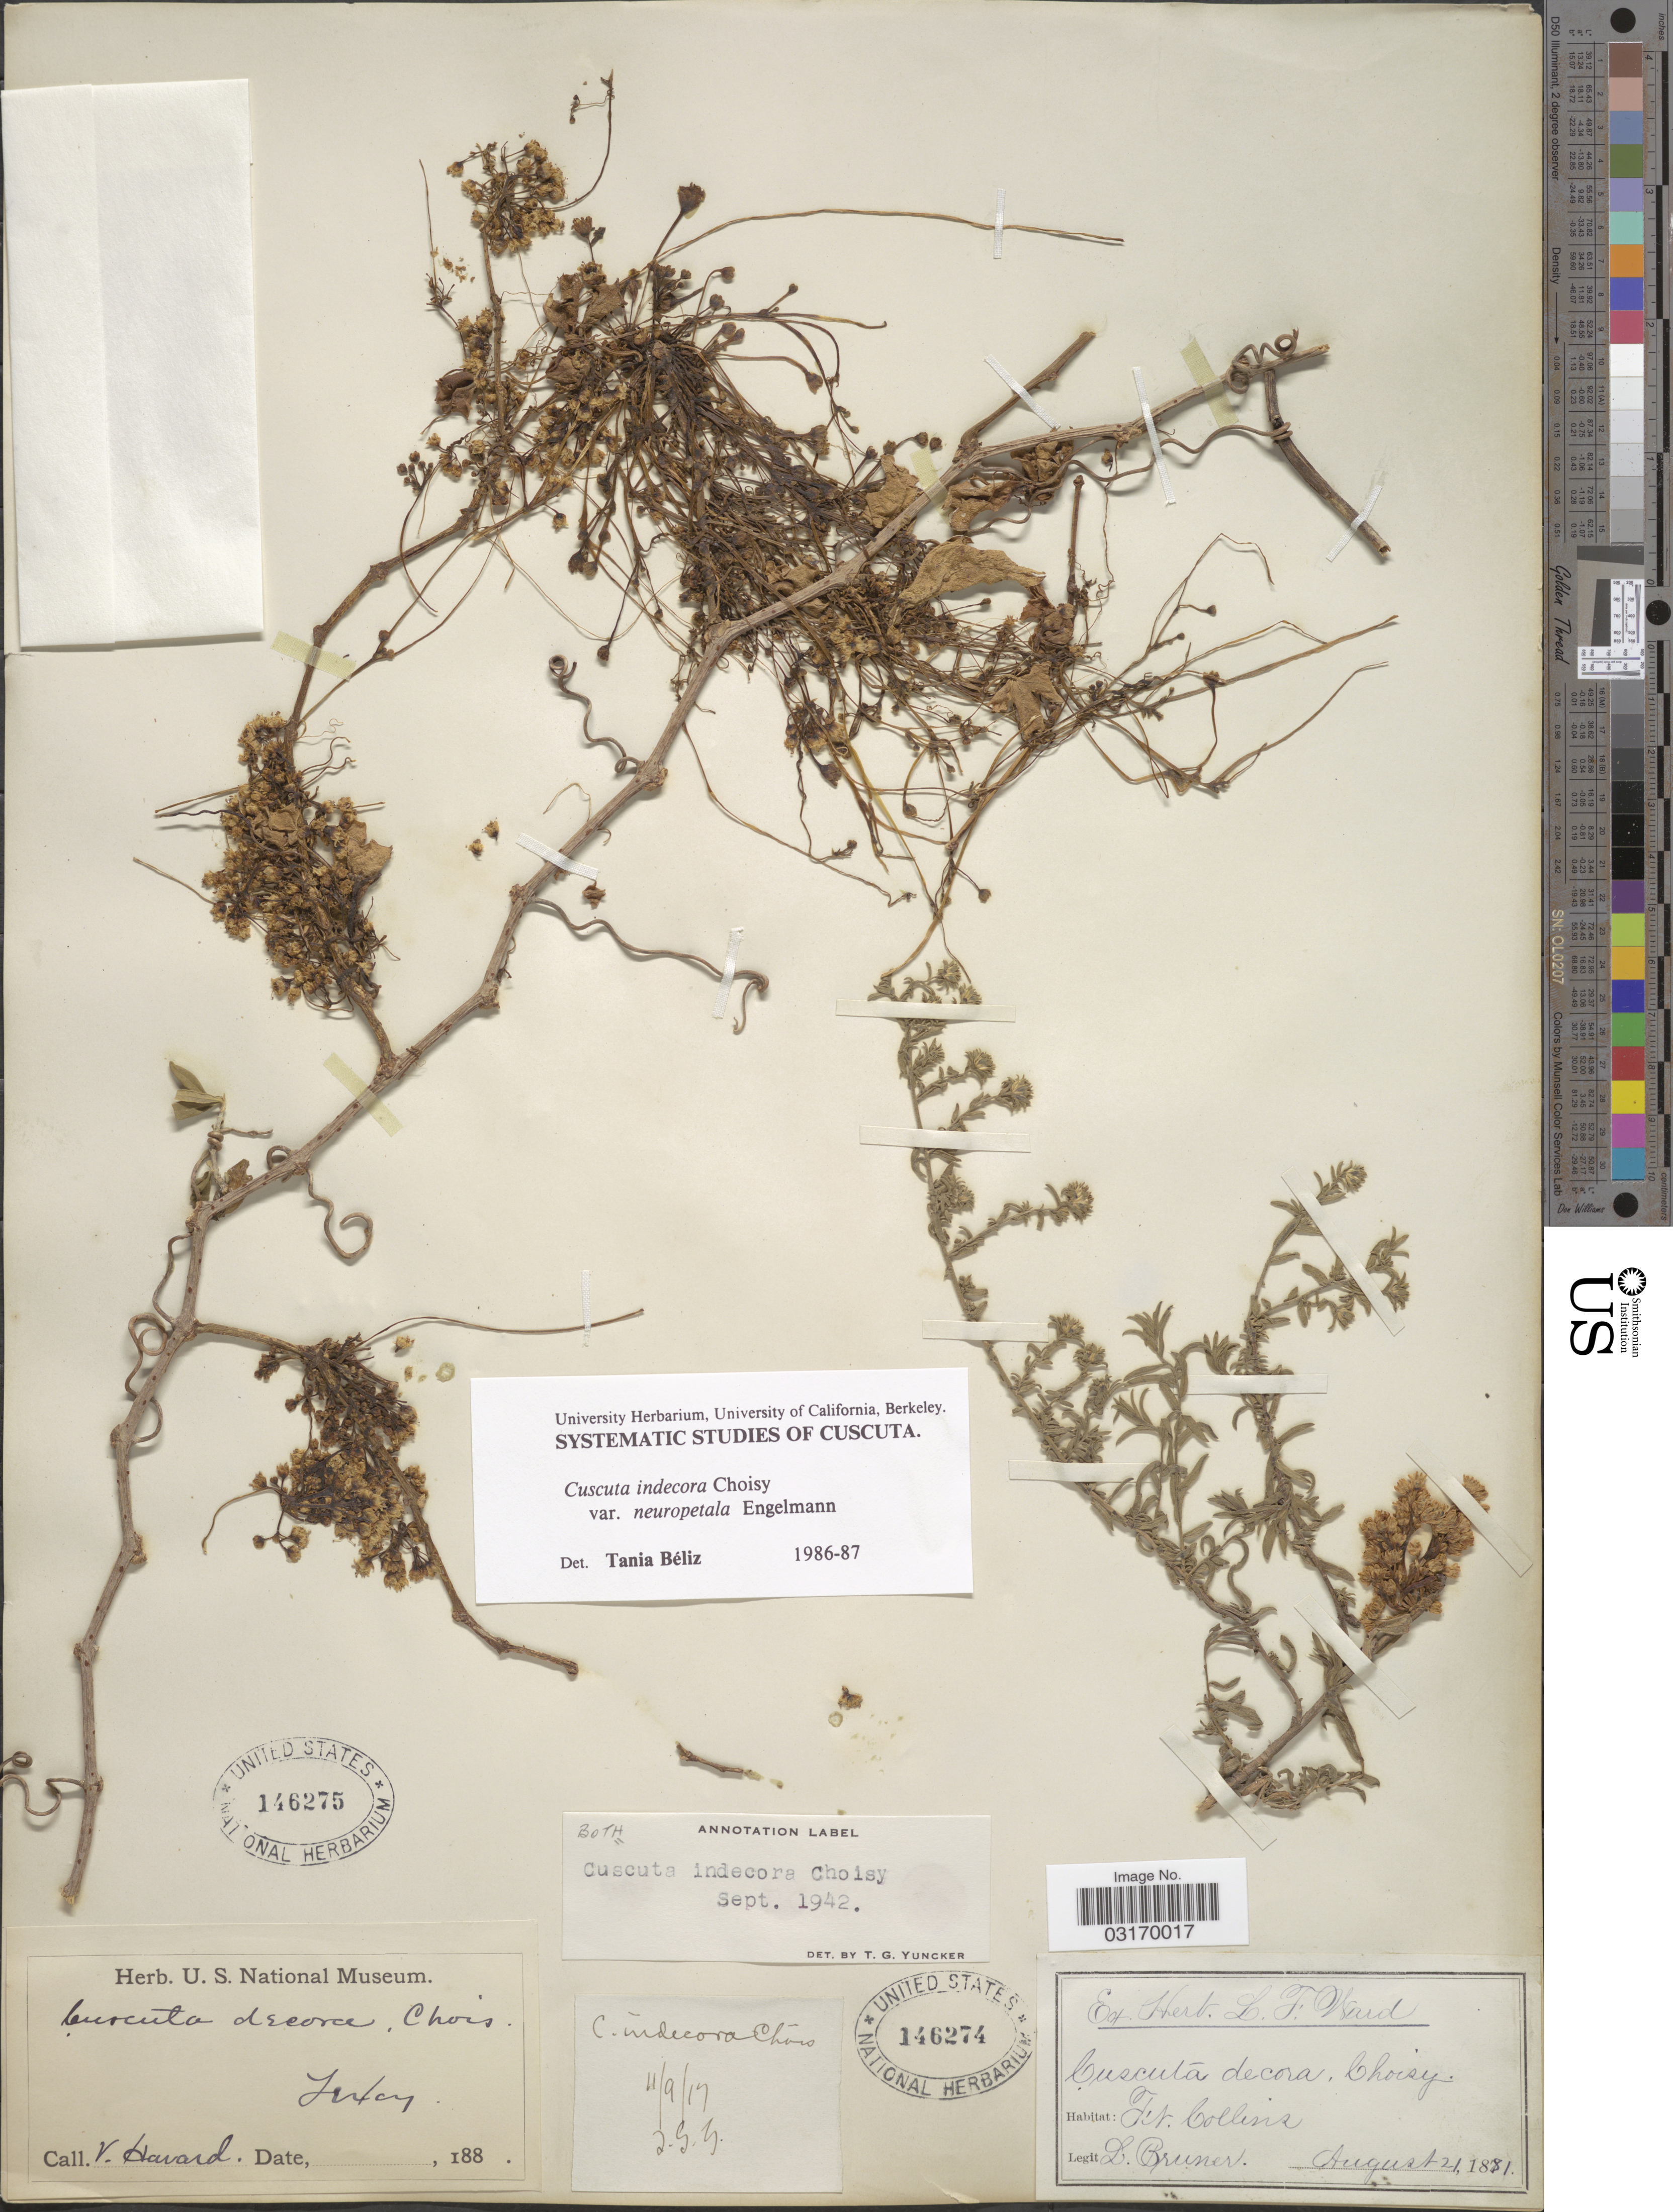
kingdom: Plantae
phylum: Tracheophyta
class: Magnoliopsida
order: Solanales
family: Convolvulaceae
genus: Cuscuta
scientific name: Cuscuta indecora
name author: Choisy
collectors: V. Havard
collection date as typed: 188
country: United States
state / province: Texas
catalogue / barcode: US 146275